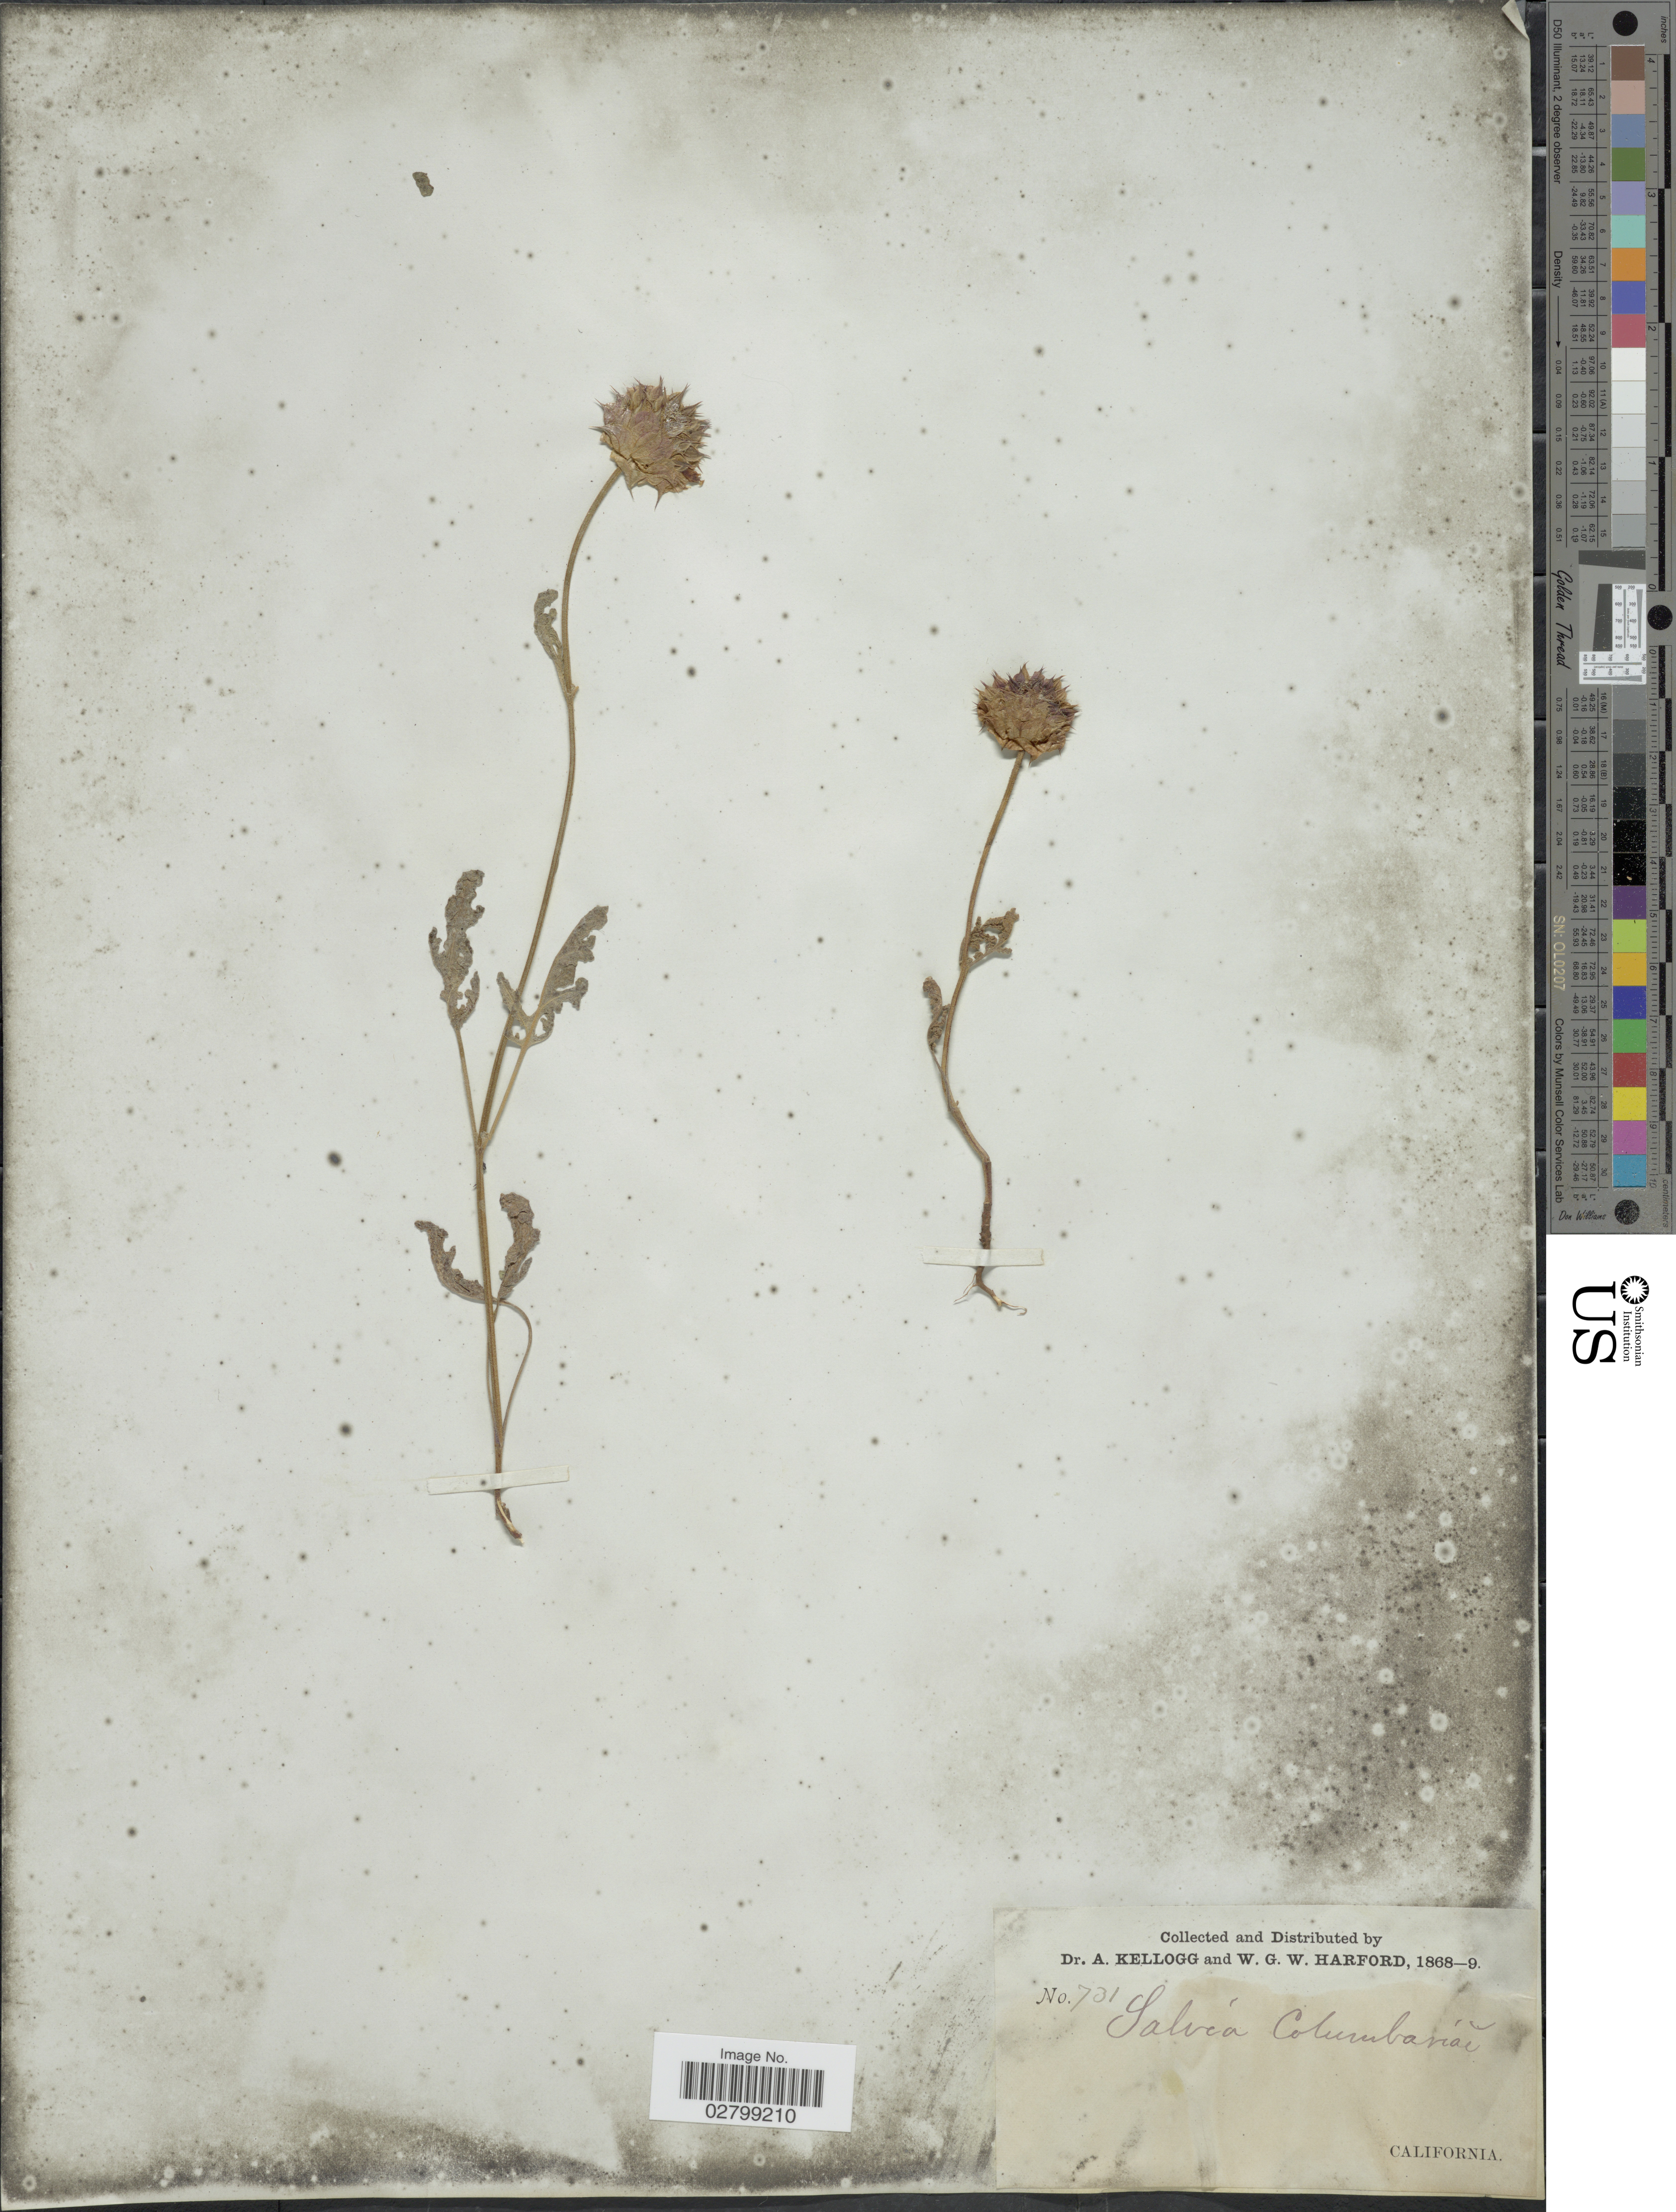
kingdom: Plantae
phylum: Tracheophyta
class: Magnoliopsida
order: Lamiales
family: Lamiaceae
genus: Salvia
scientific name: Salvia columbariae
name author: Benth.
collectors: A. Kellogg & W. G. W. Harford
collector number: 731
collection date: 1868/1869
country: United States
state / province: California